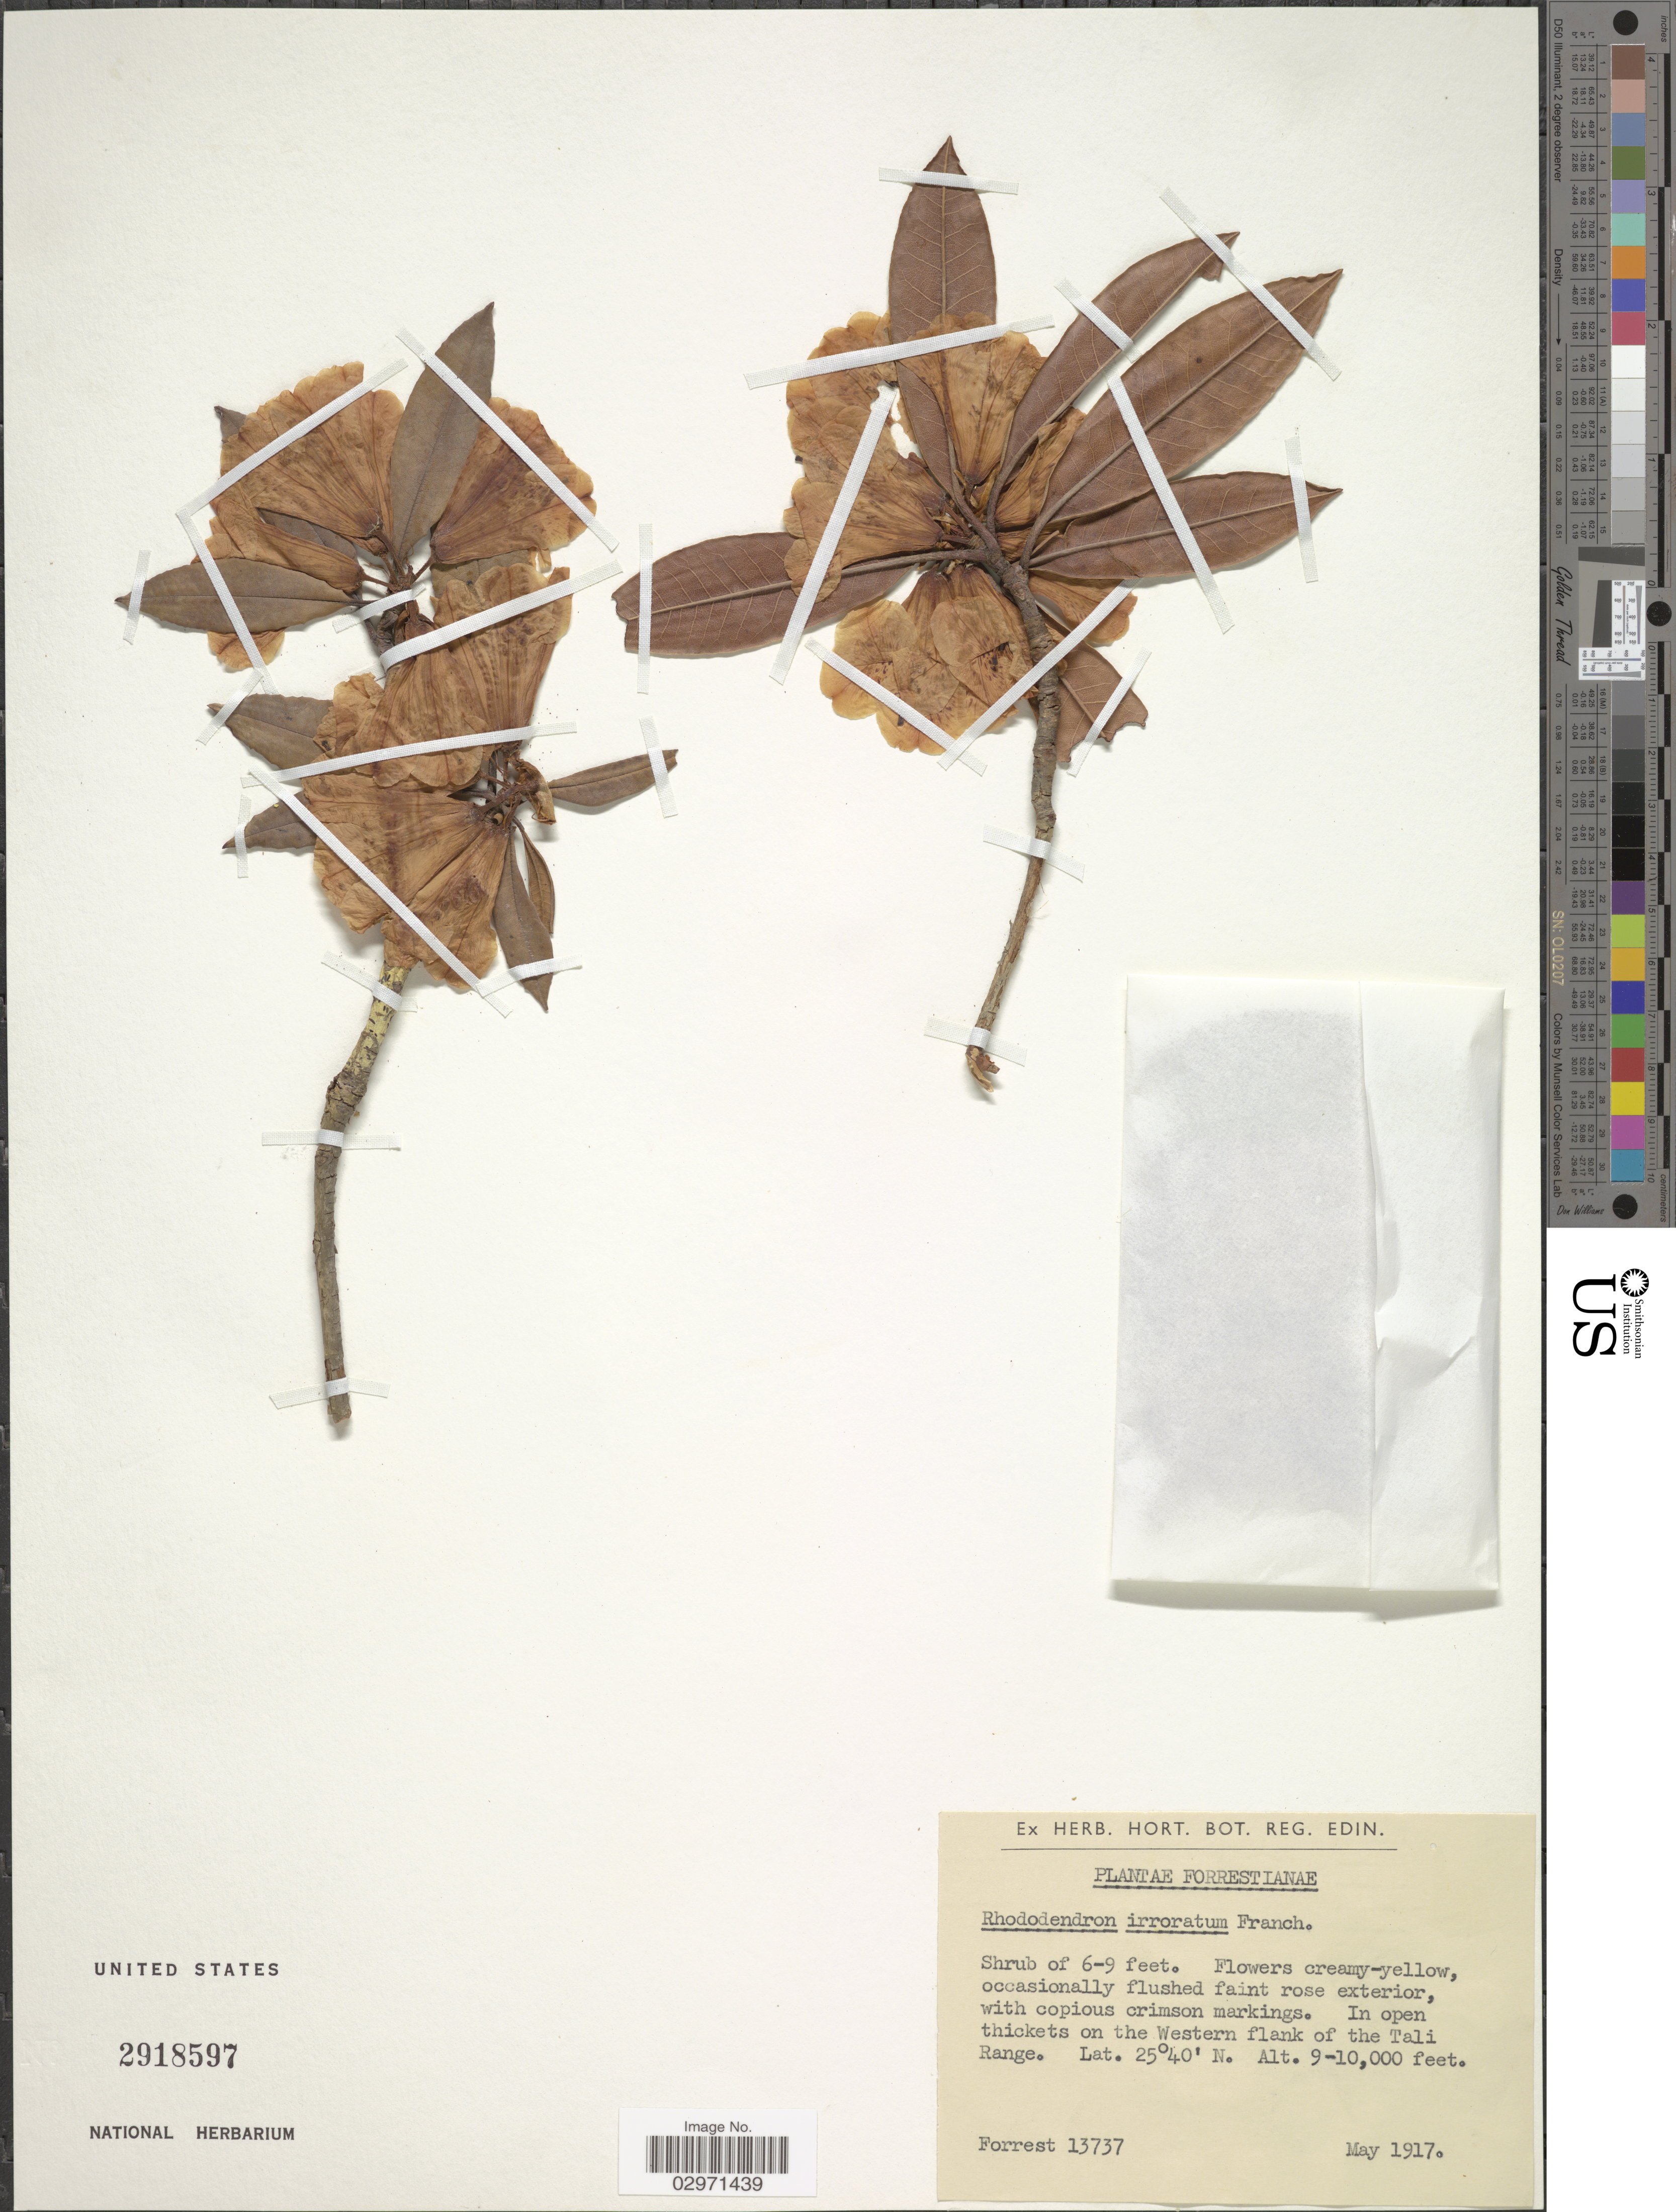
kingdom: Plantae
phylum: Tracheophyta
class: Magnoliopsida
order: Ericales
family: Ericaceae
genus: Rhododendron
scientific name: Rhododendron irroratum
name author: Franch.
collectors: -. Forrest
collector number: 13737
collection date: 1917-05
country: China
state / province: Yunnan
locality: On the Western flank of the Tali Range.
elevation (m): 2743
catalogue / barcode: US 2918597